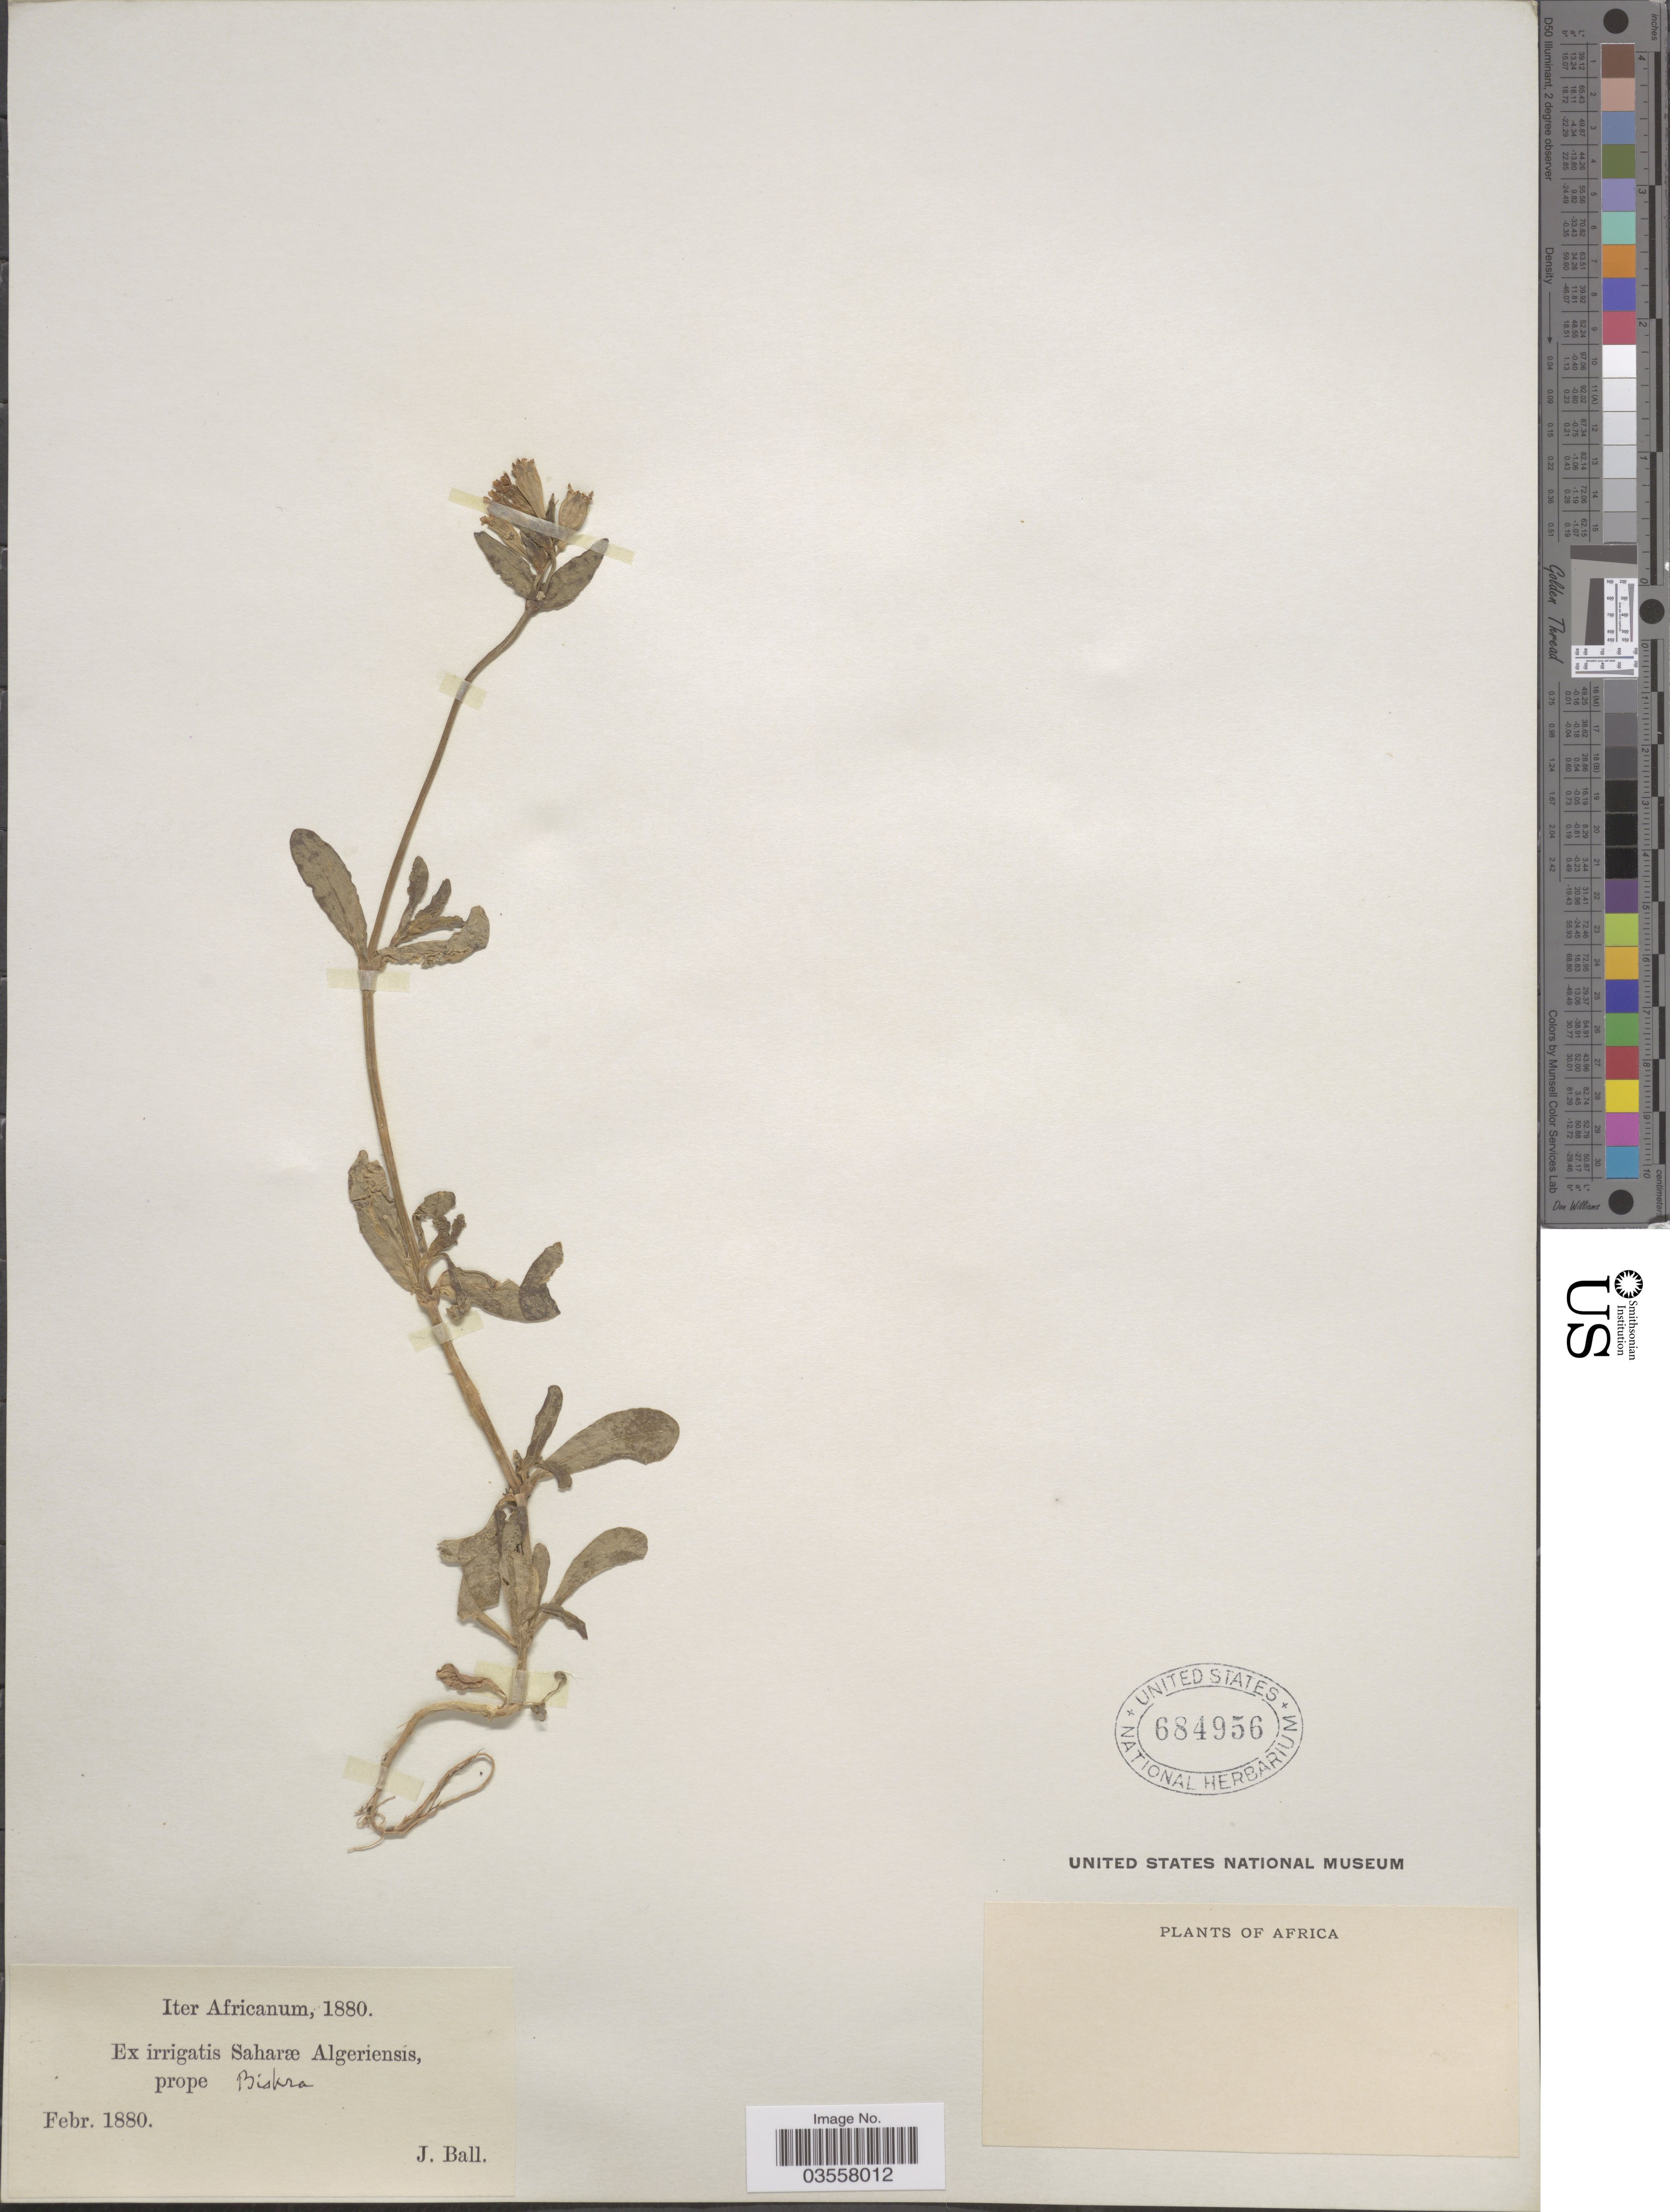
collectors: J. Ball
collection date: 1880-02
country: Algeria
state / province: Biskra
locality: Iter Africanum. Ex irrigatis Saharæ Algeriensis, prope Biskra.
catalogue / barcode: US 684956